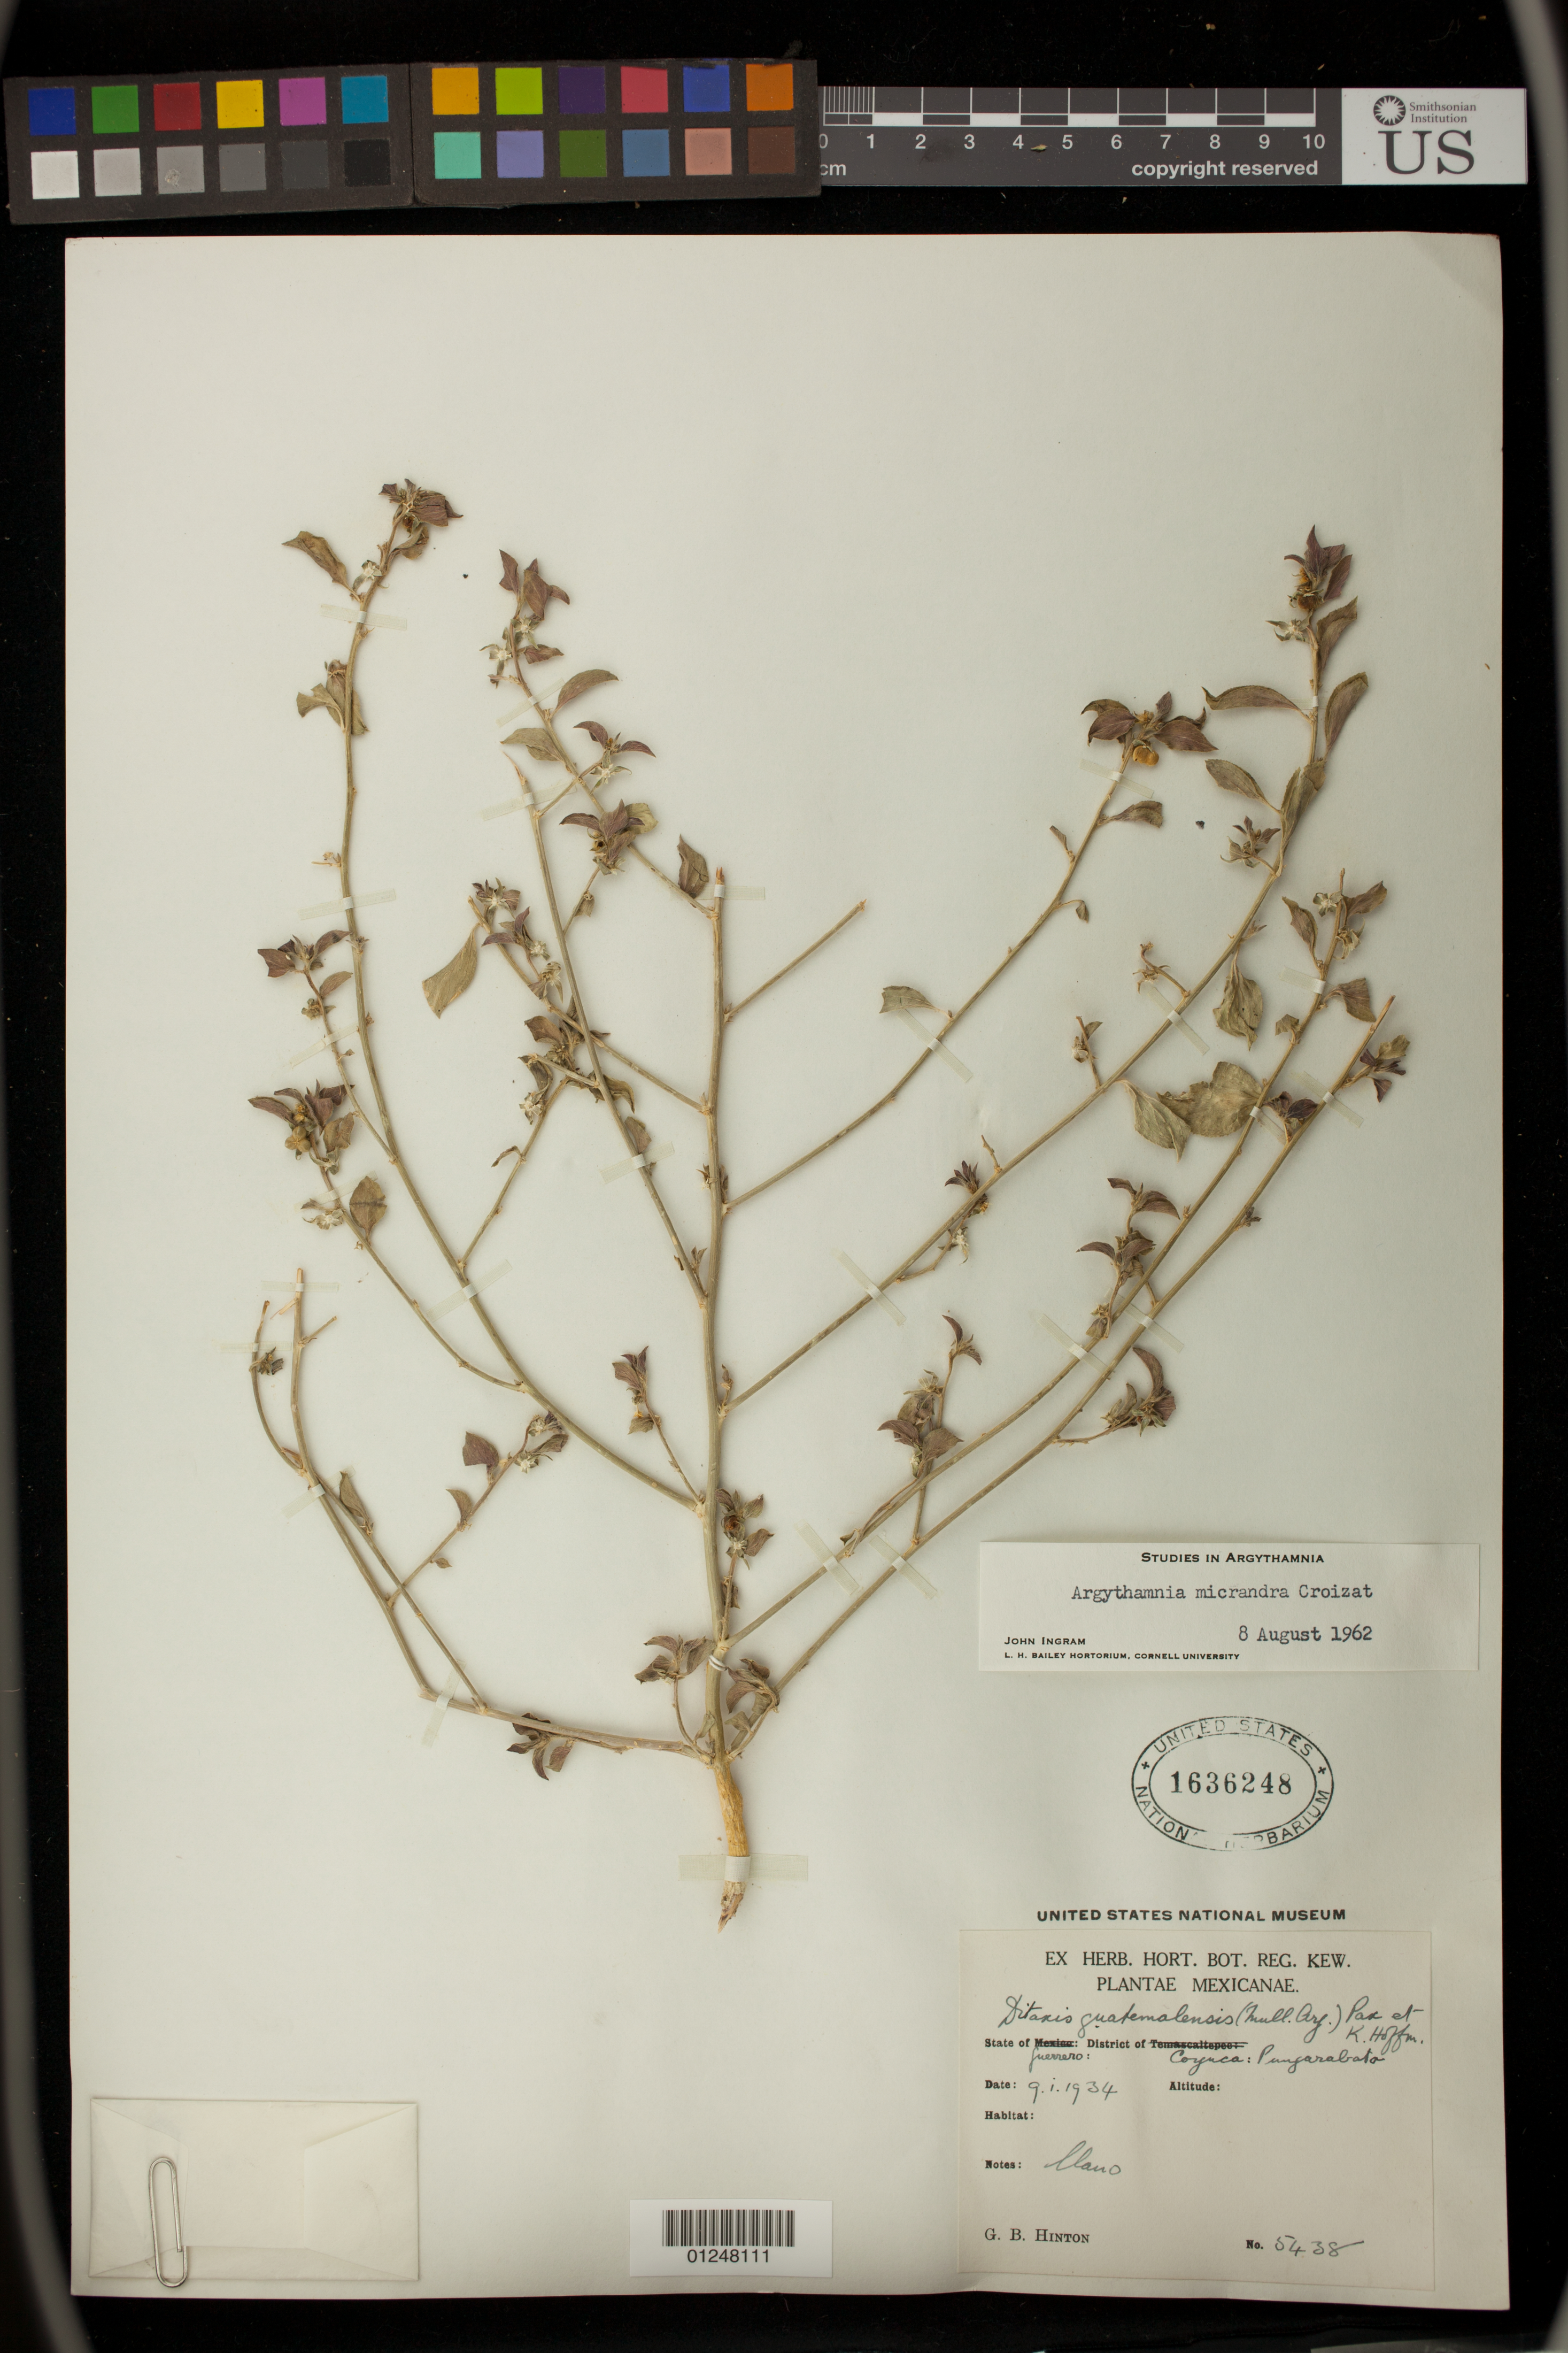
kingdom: Plantae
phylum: Tracheophyta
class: Magnoliopsida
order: Malpighiales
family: Euphorbiaceae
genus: Ditaxis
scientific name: Ditaxis micrandra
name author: (Croizat) Radcl.-Sm. & Govaerts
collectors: G. B. Hinton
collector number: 5438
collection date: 1934-01-09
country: Mexico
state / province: Guerrero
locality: Coyuca: Pungarabato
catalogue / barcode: US 1636248